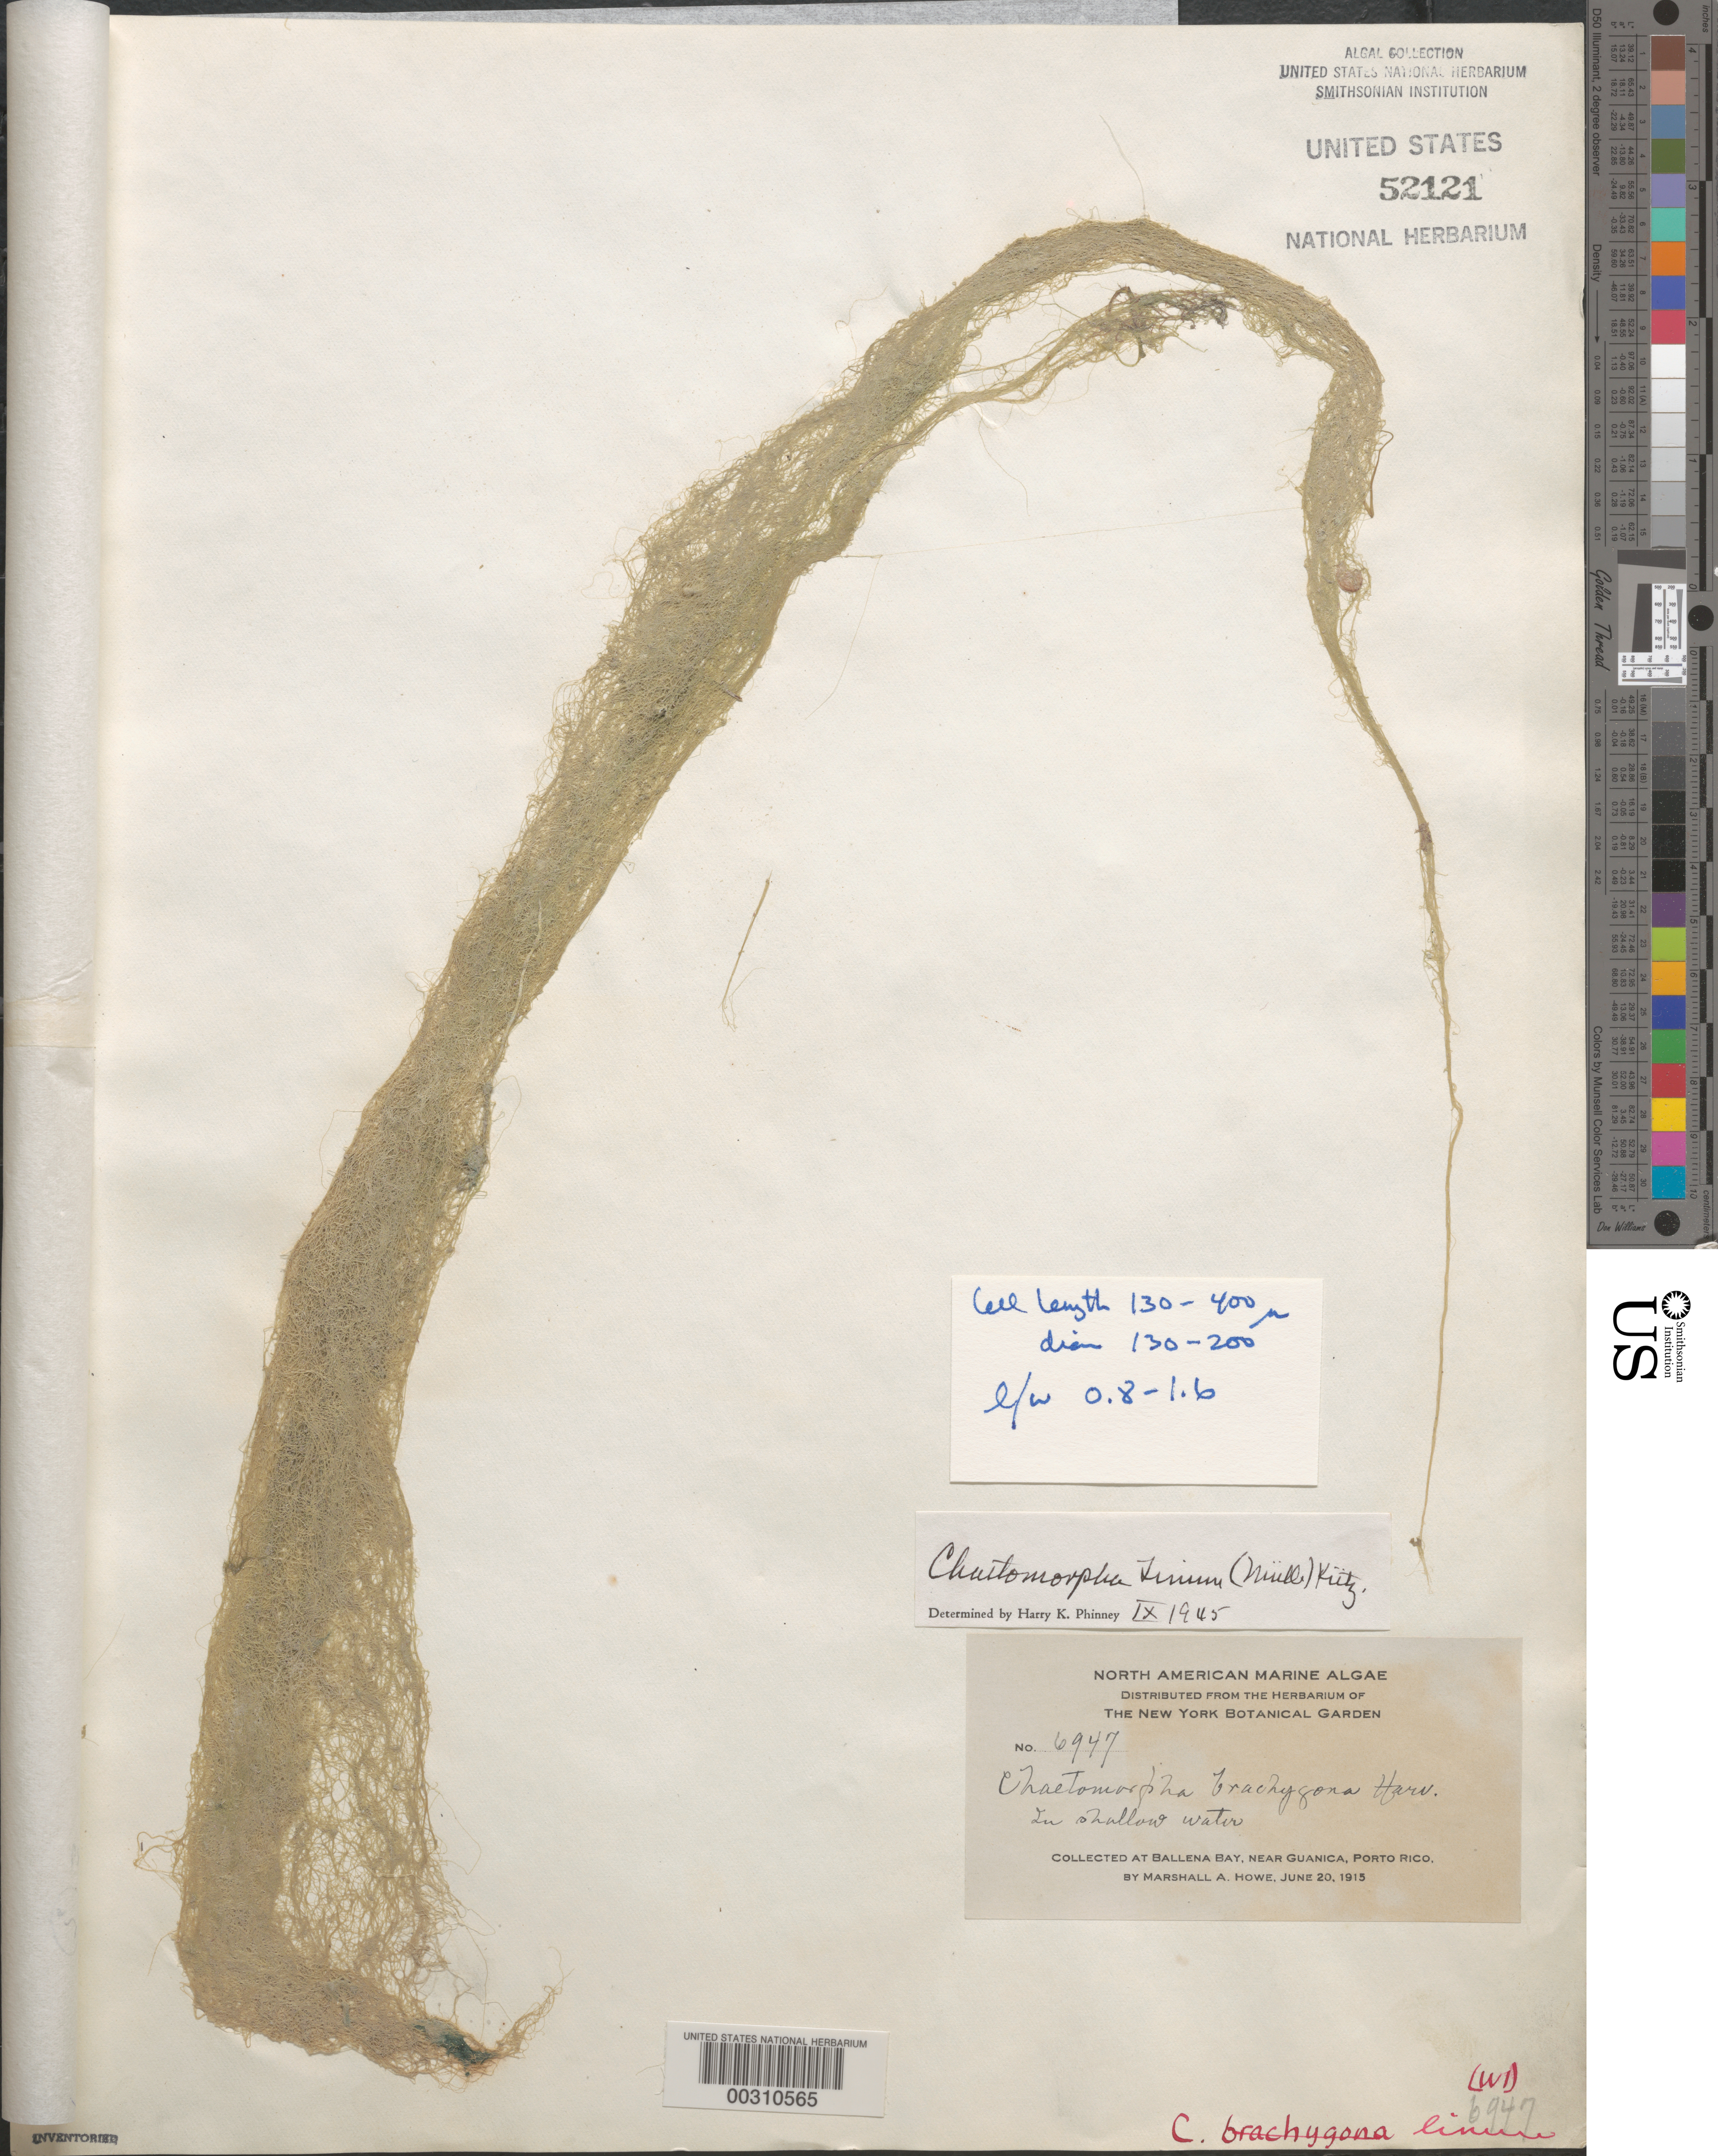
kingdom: Plantae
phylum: Chlorophyta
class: Ulvophyceae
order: Cladophorales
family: Cladophoraceae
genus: Chaetomorpha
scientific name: Chaetomorpha linum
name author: (O.F. Muell.) Kütz.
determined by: Phinney, H. K.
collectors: M. A. Howe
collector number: MAH 6947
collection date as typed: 20 Jun 1915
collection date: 1915-06-20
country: Puerto Rico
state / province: Guanica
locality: Ballena bay, near guanica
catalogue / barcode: US 52121